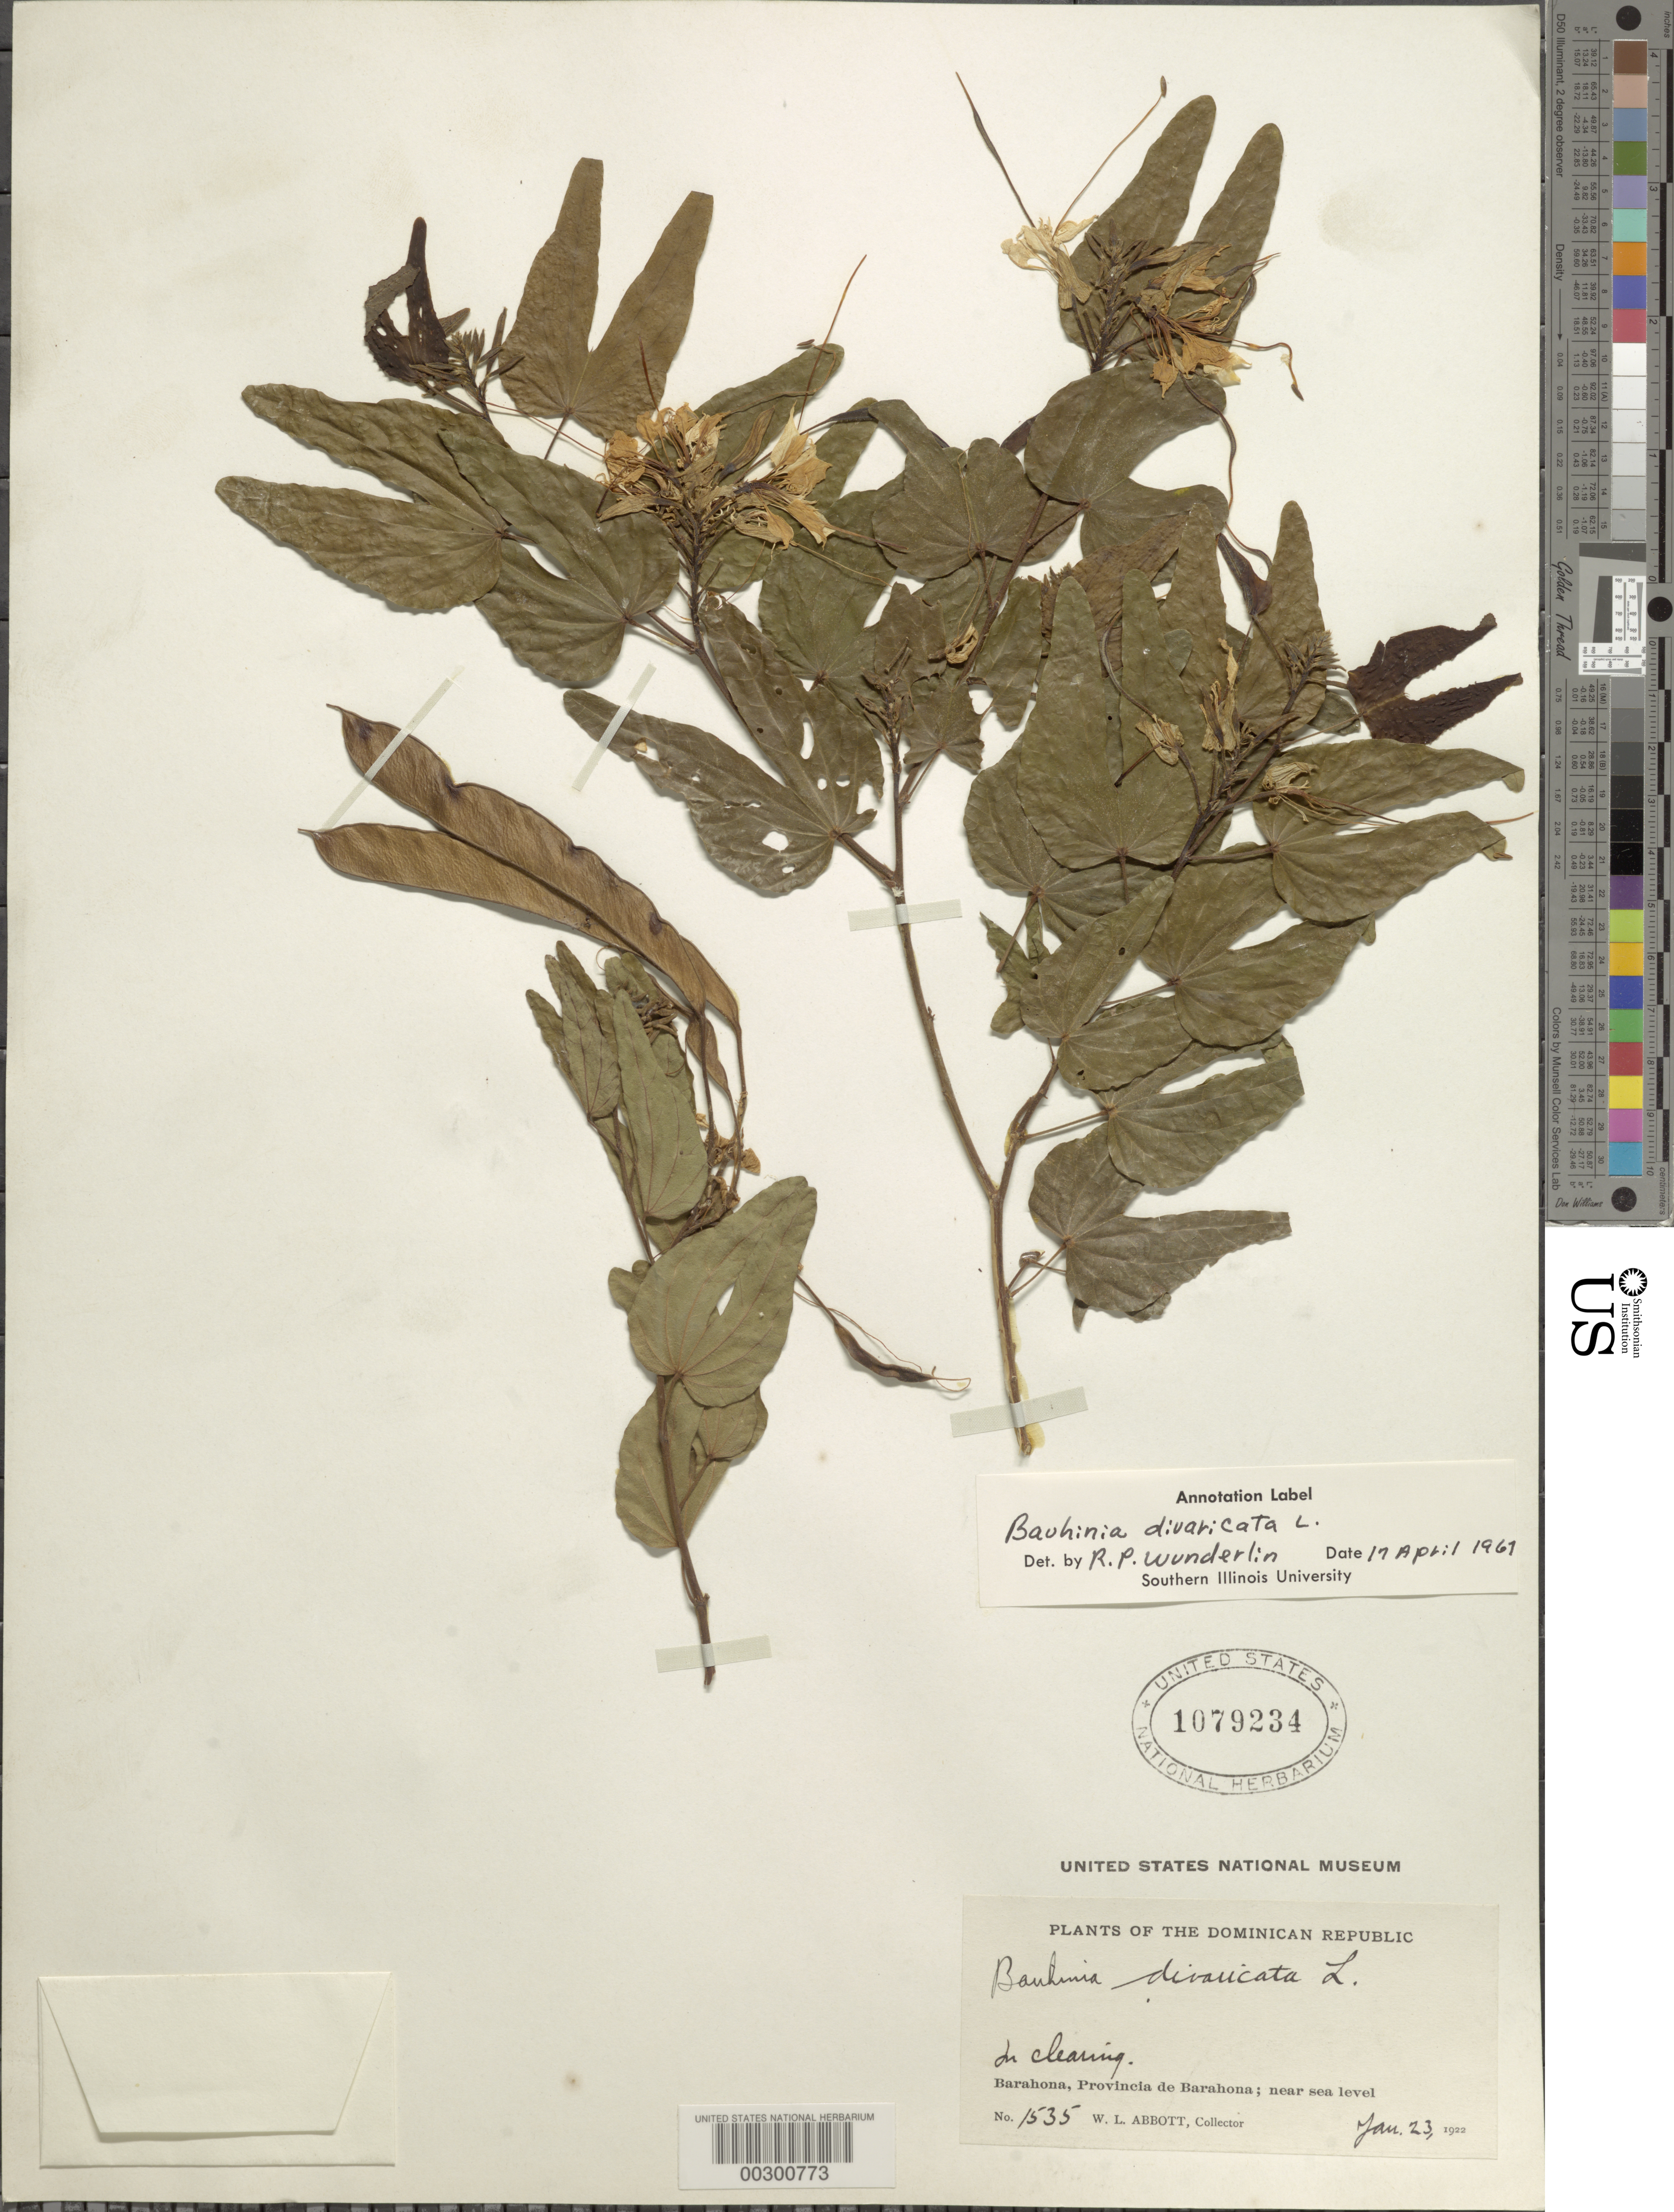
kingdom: Plantae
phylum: Tracheophyta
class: Magnoliopsida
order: Fabales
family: Fabaceae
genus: Bauhinia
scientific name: Bauhinia divaricata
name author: L.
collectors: W. L. Abbott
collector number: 1535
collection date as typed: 23 Jan 1922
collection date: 1922-01-23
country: Dominican Republic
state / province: Barahona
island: Hispaniola Island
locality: Barahona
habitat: In clearing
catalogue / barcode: US 1079234